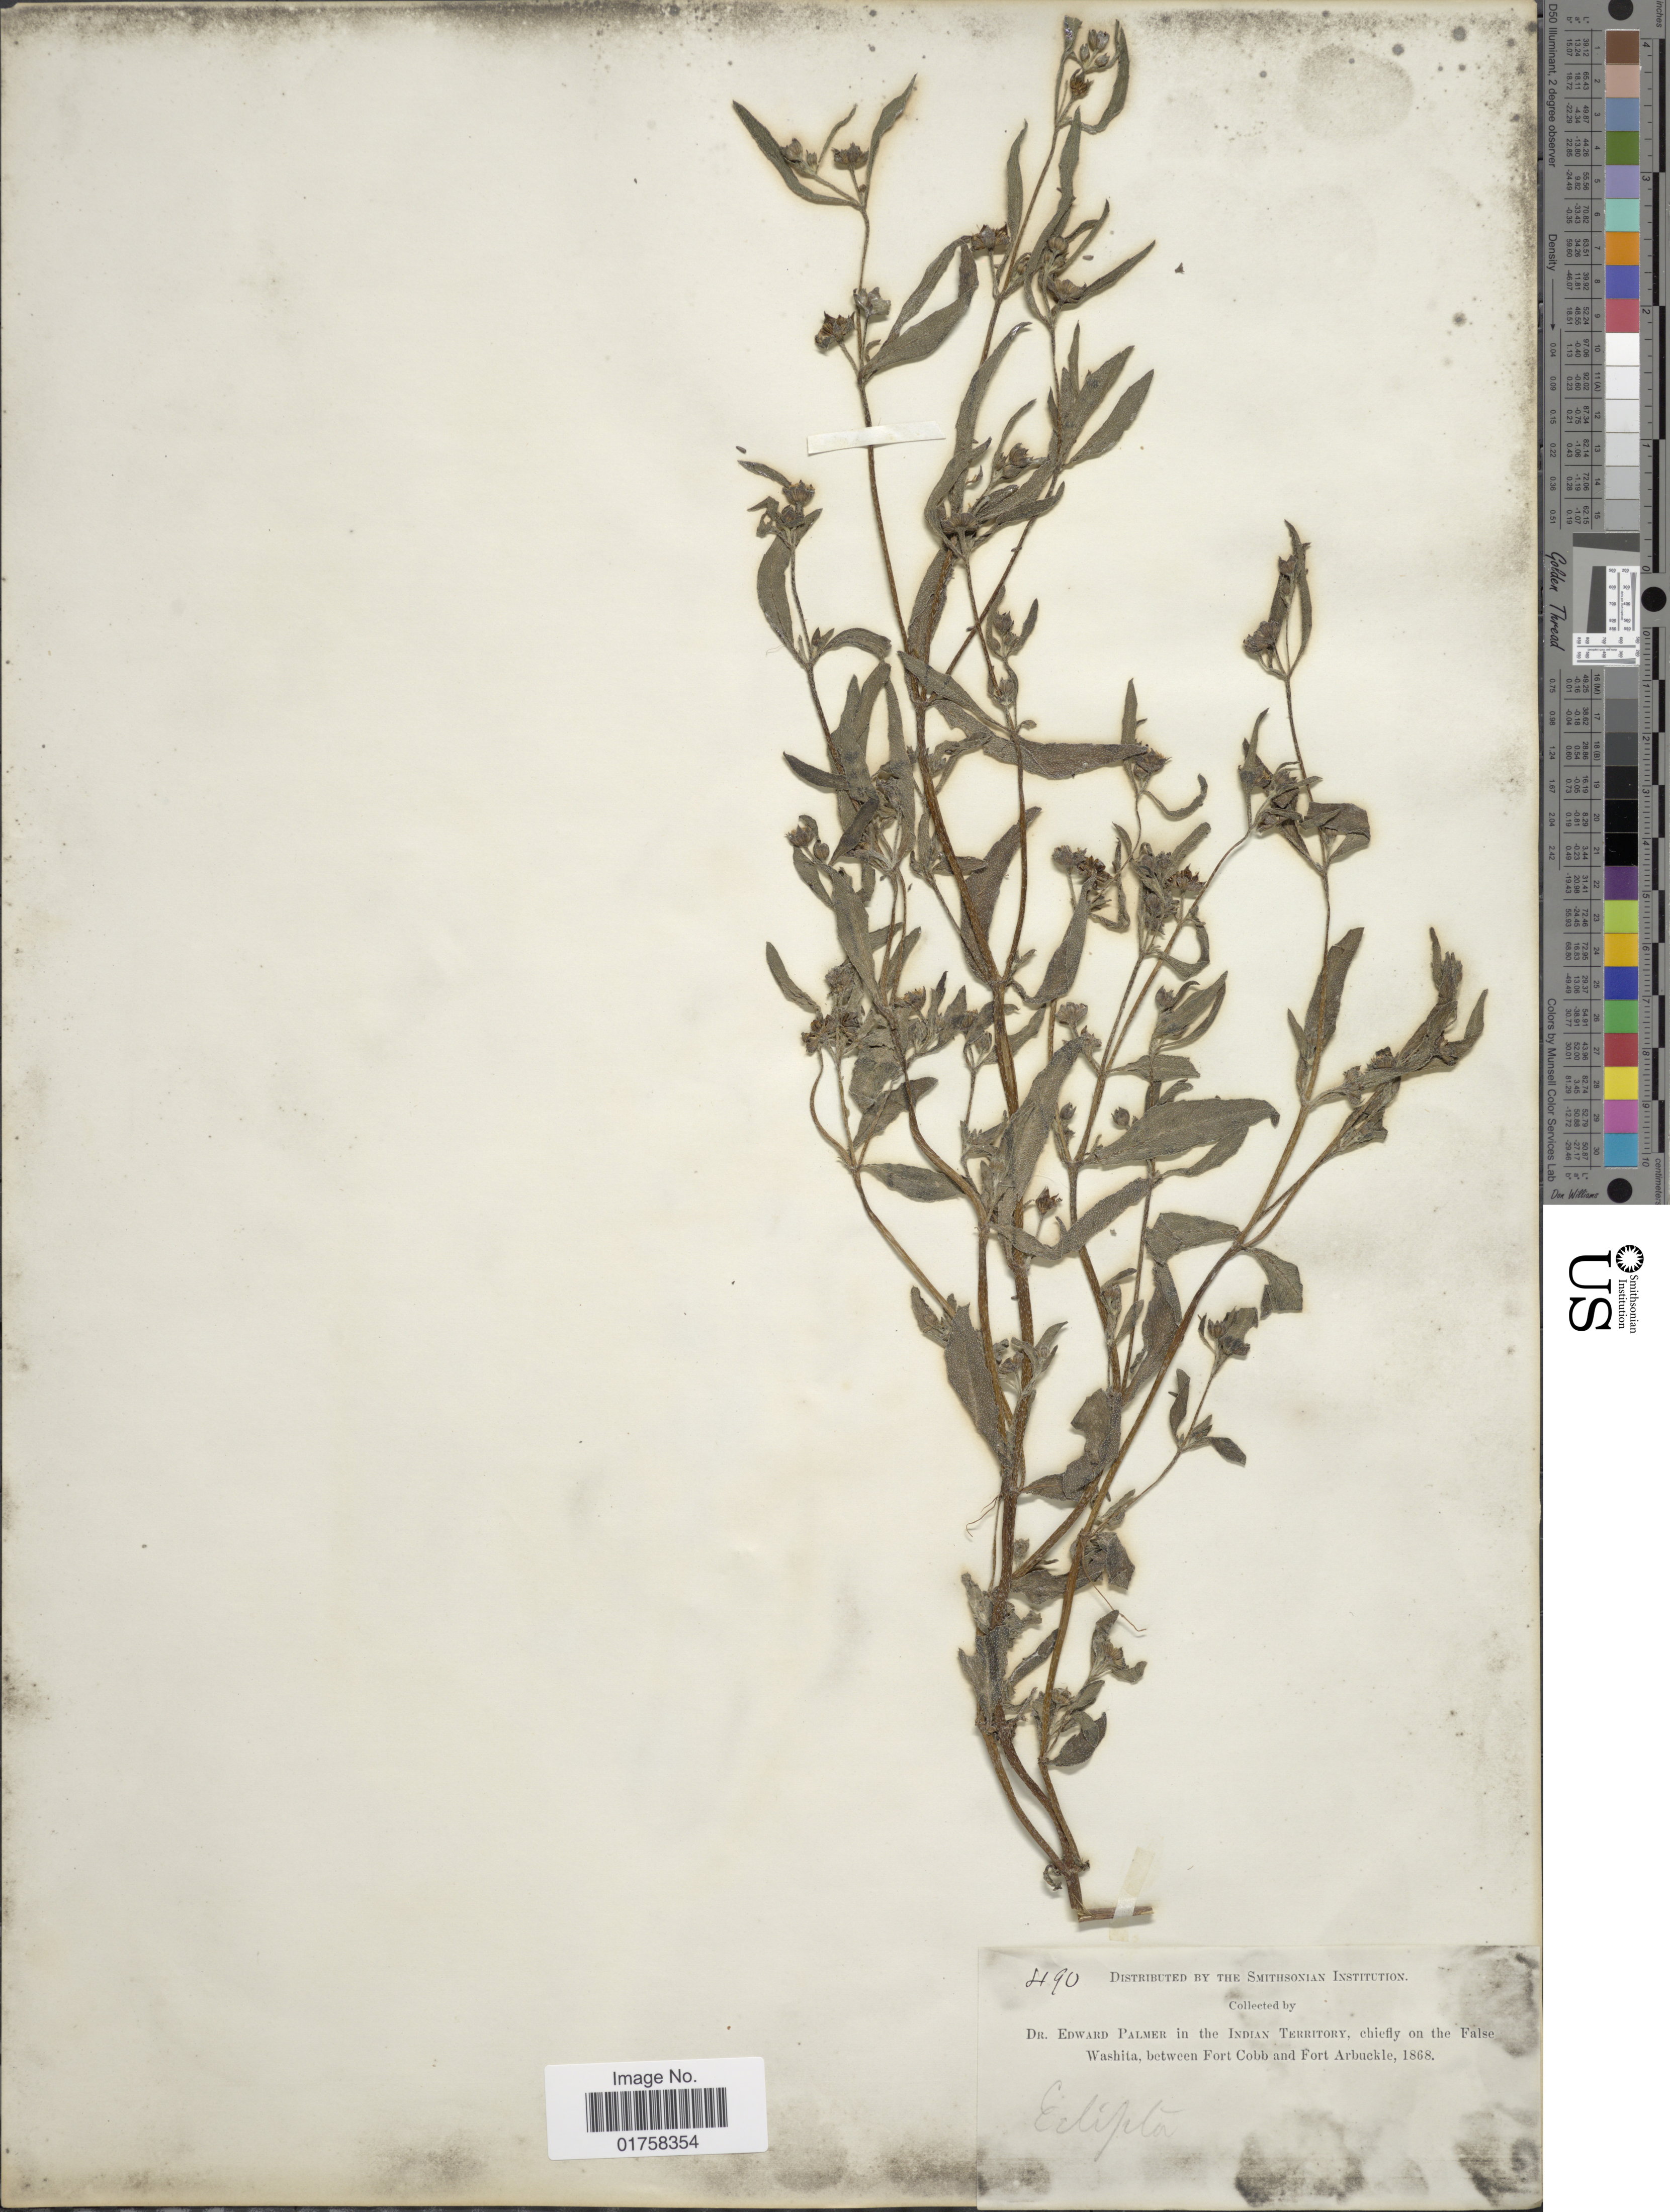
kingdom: Plantae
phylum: Tracheophyta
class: Magnoliopsida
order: Asterales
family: Asteraceae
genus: Eclipta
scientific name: Eclipta alba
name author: (L.) Hassk.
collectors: E. Palmer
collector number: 490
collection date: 1868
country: United States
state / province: Oklahoma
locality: Indian Territory, chiefly on the False Washita, between Fort Cobb and Fort Arbuckle